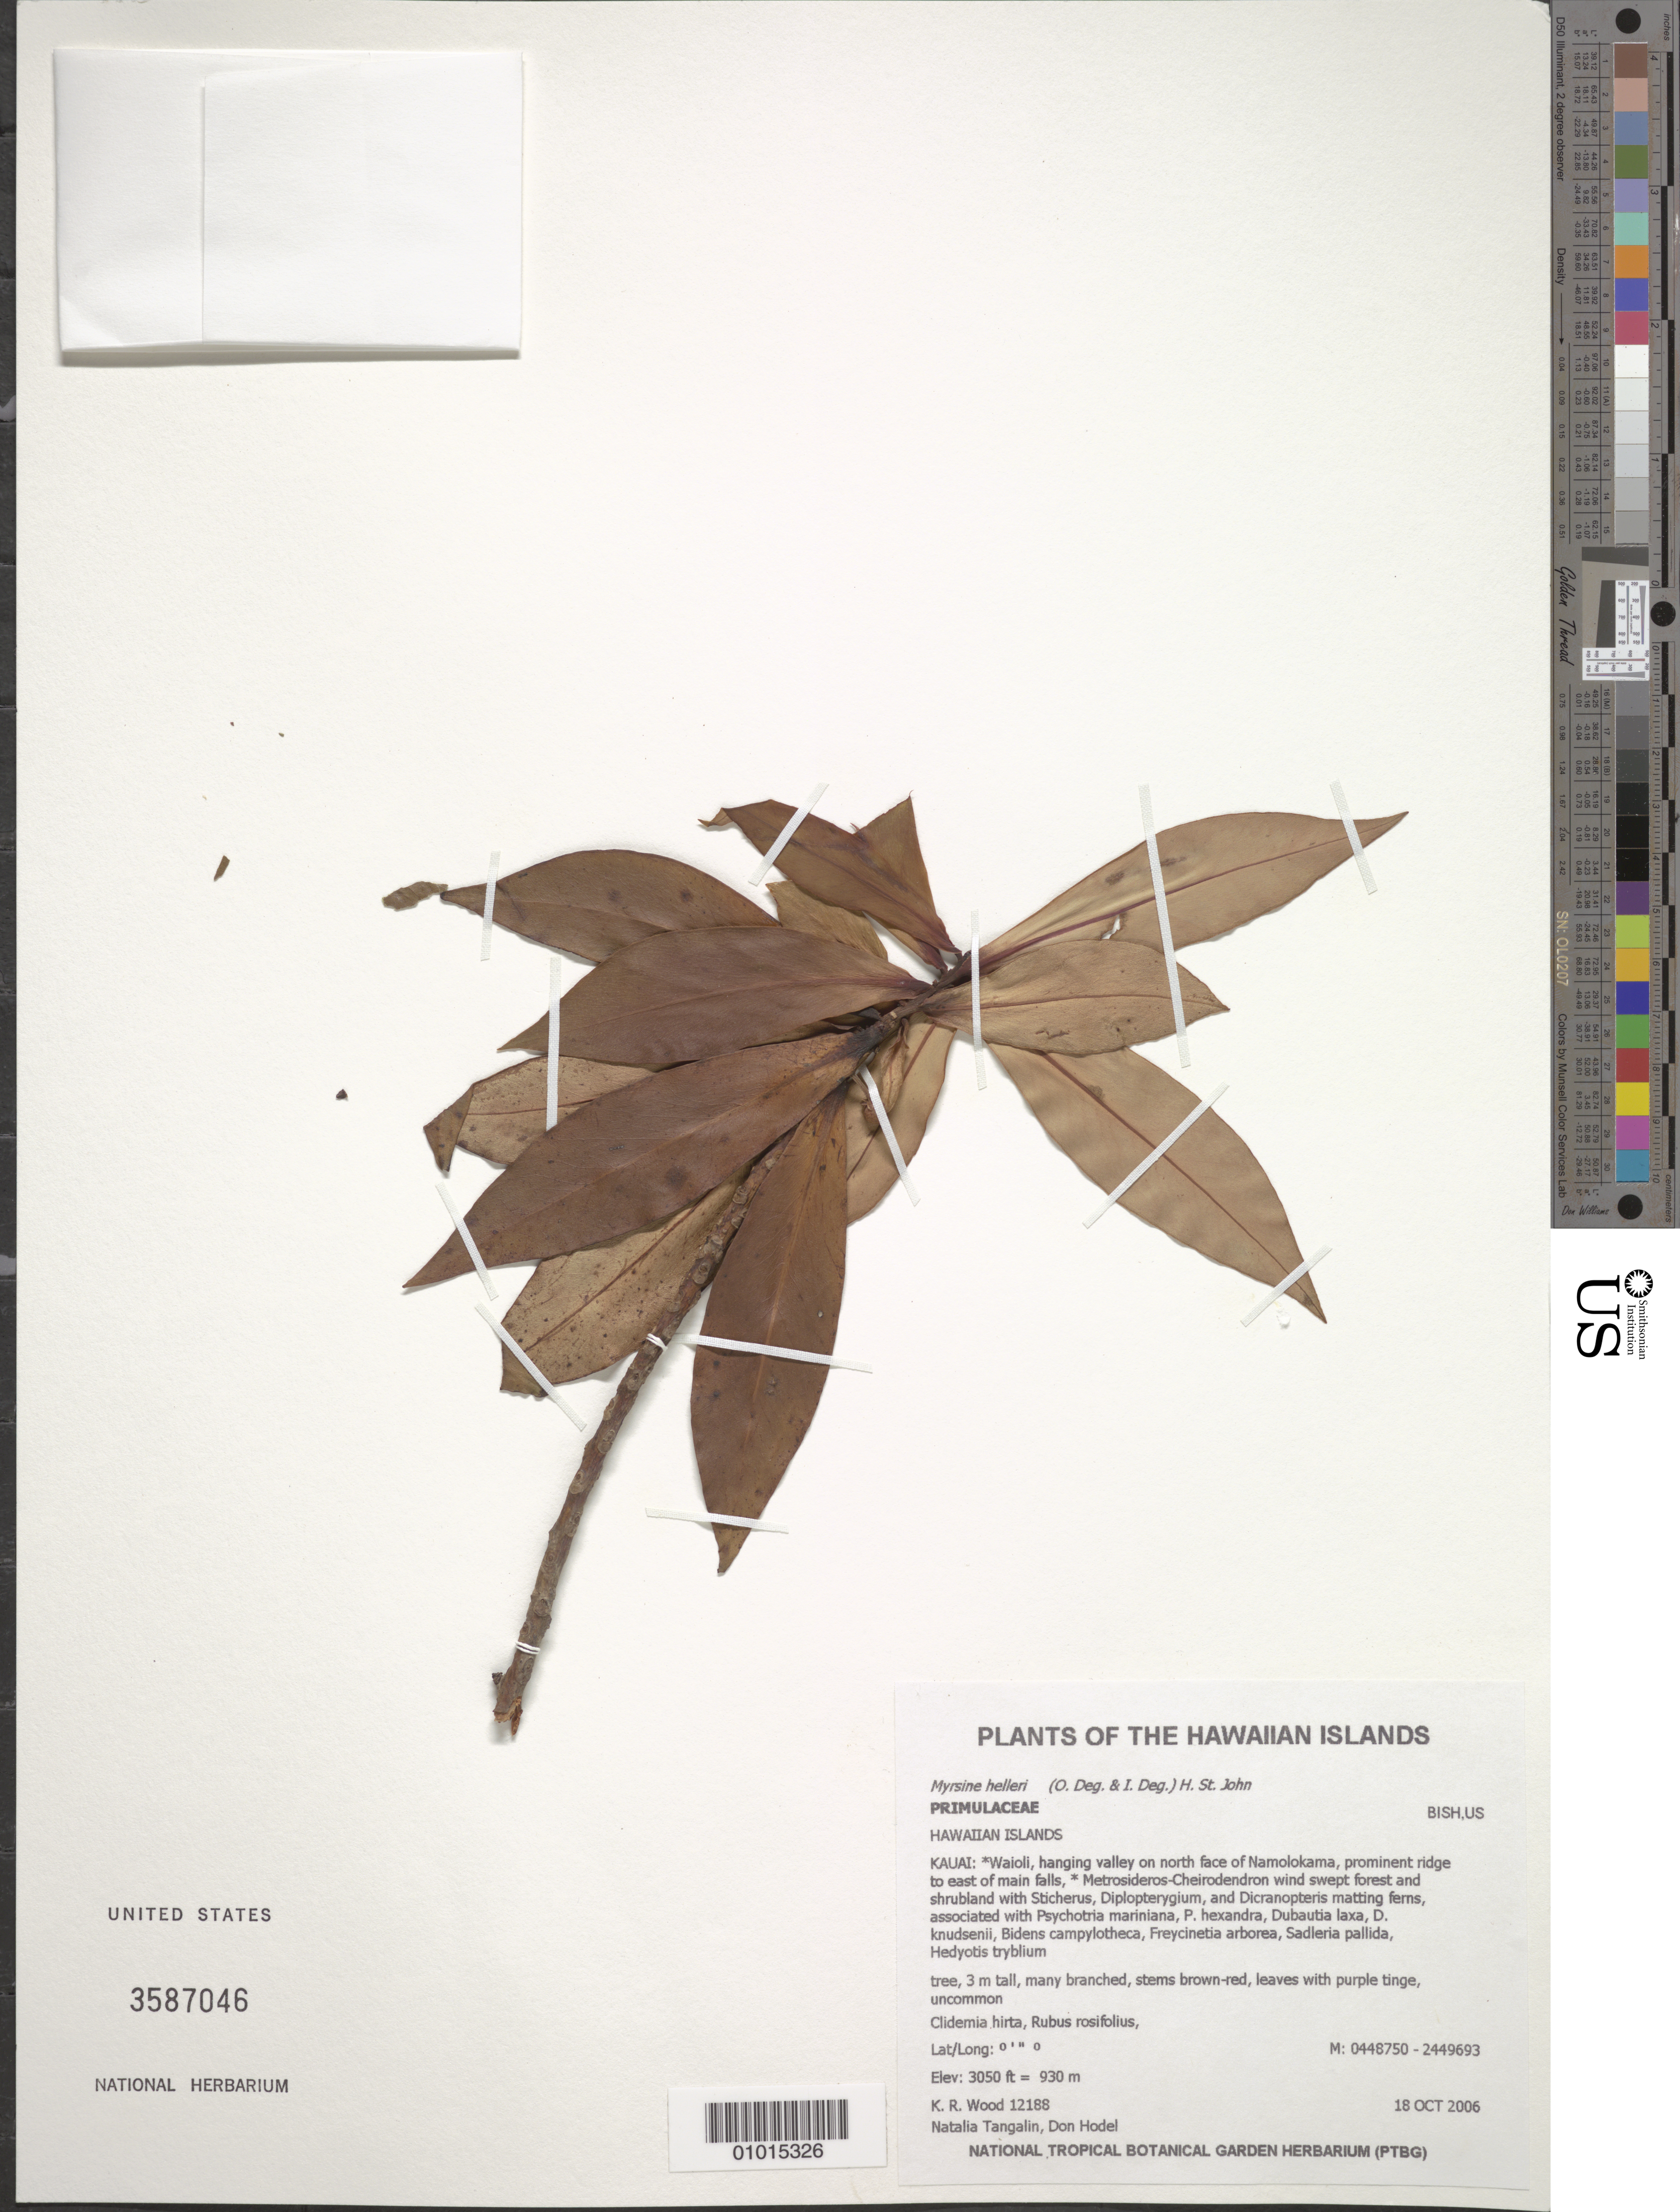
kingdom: Plantae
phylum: Tracheophyta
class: Magnoliopsida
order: Ericales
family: Primulaceae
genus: Myrsine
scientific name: Myrsine helleri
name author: (O. Deg. & I. Deg.) H. St. John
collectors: K. R. Wood, N. Tangalin & D. R. Hodel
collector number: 12188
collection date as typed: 18 Oct 2006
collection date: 2006-10-18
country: United States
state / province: Hawaii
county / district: Kaui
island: Kaua'i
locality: Waioli, hanging valley on N face of Namolokama, prominent ridge to east of main falls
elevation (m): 930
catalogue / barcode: US 3587046